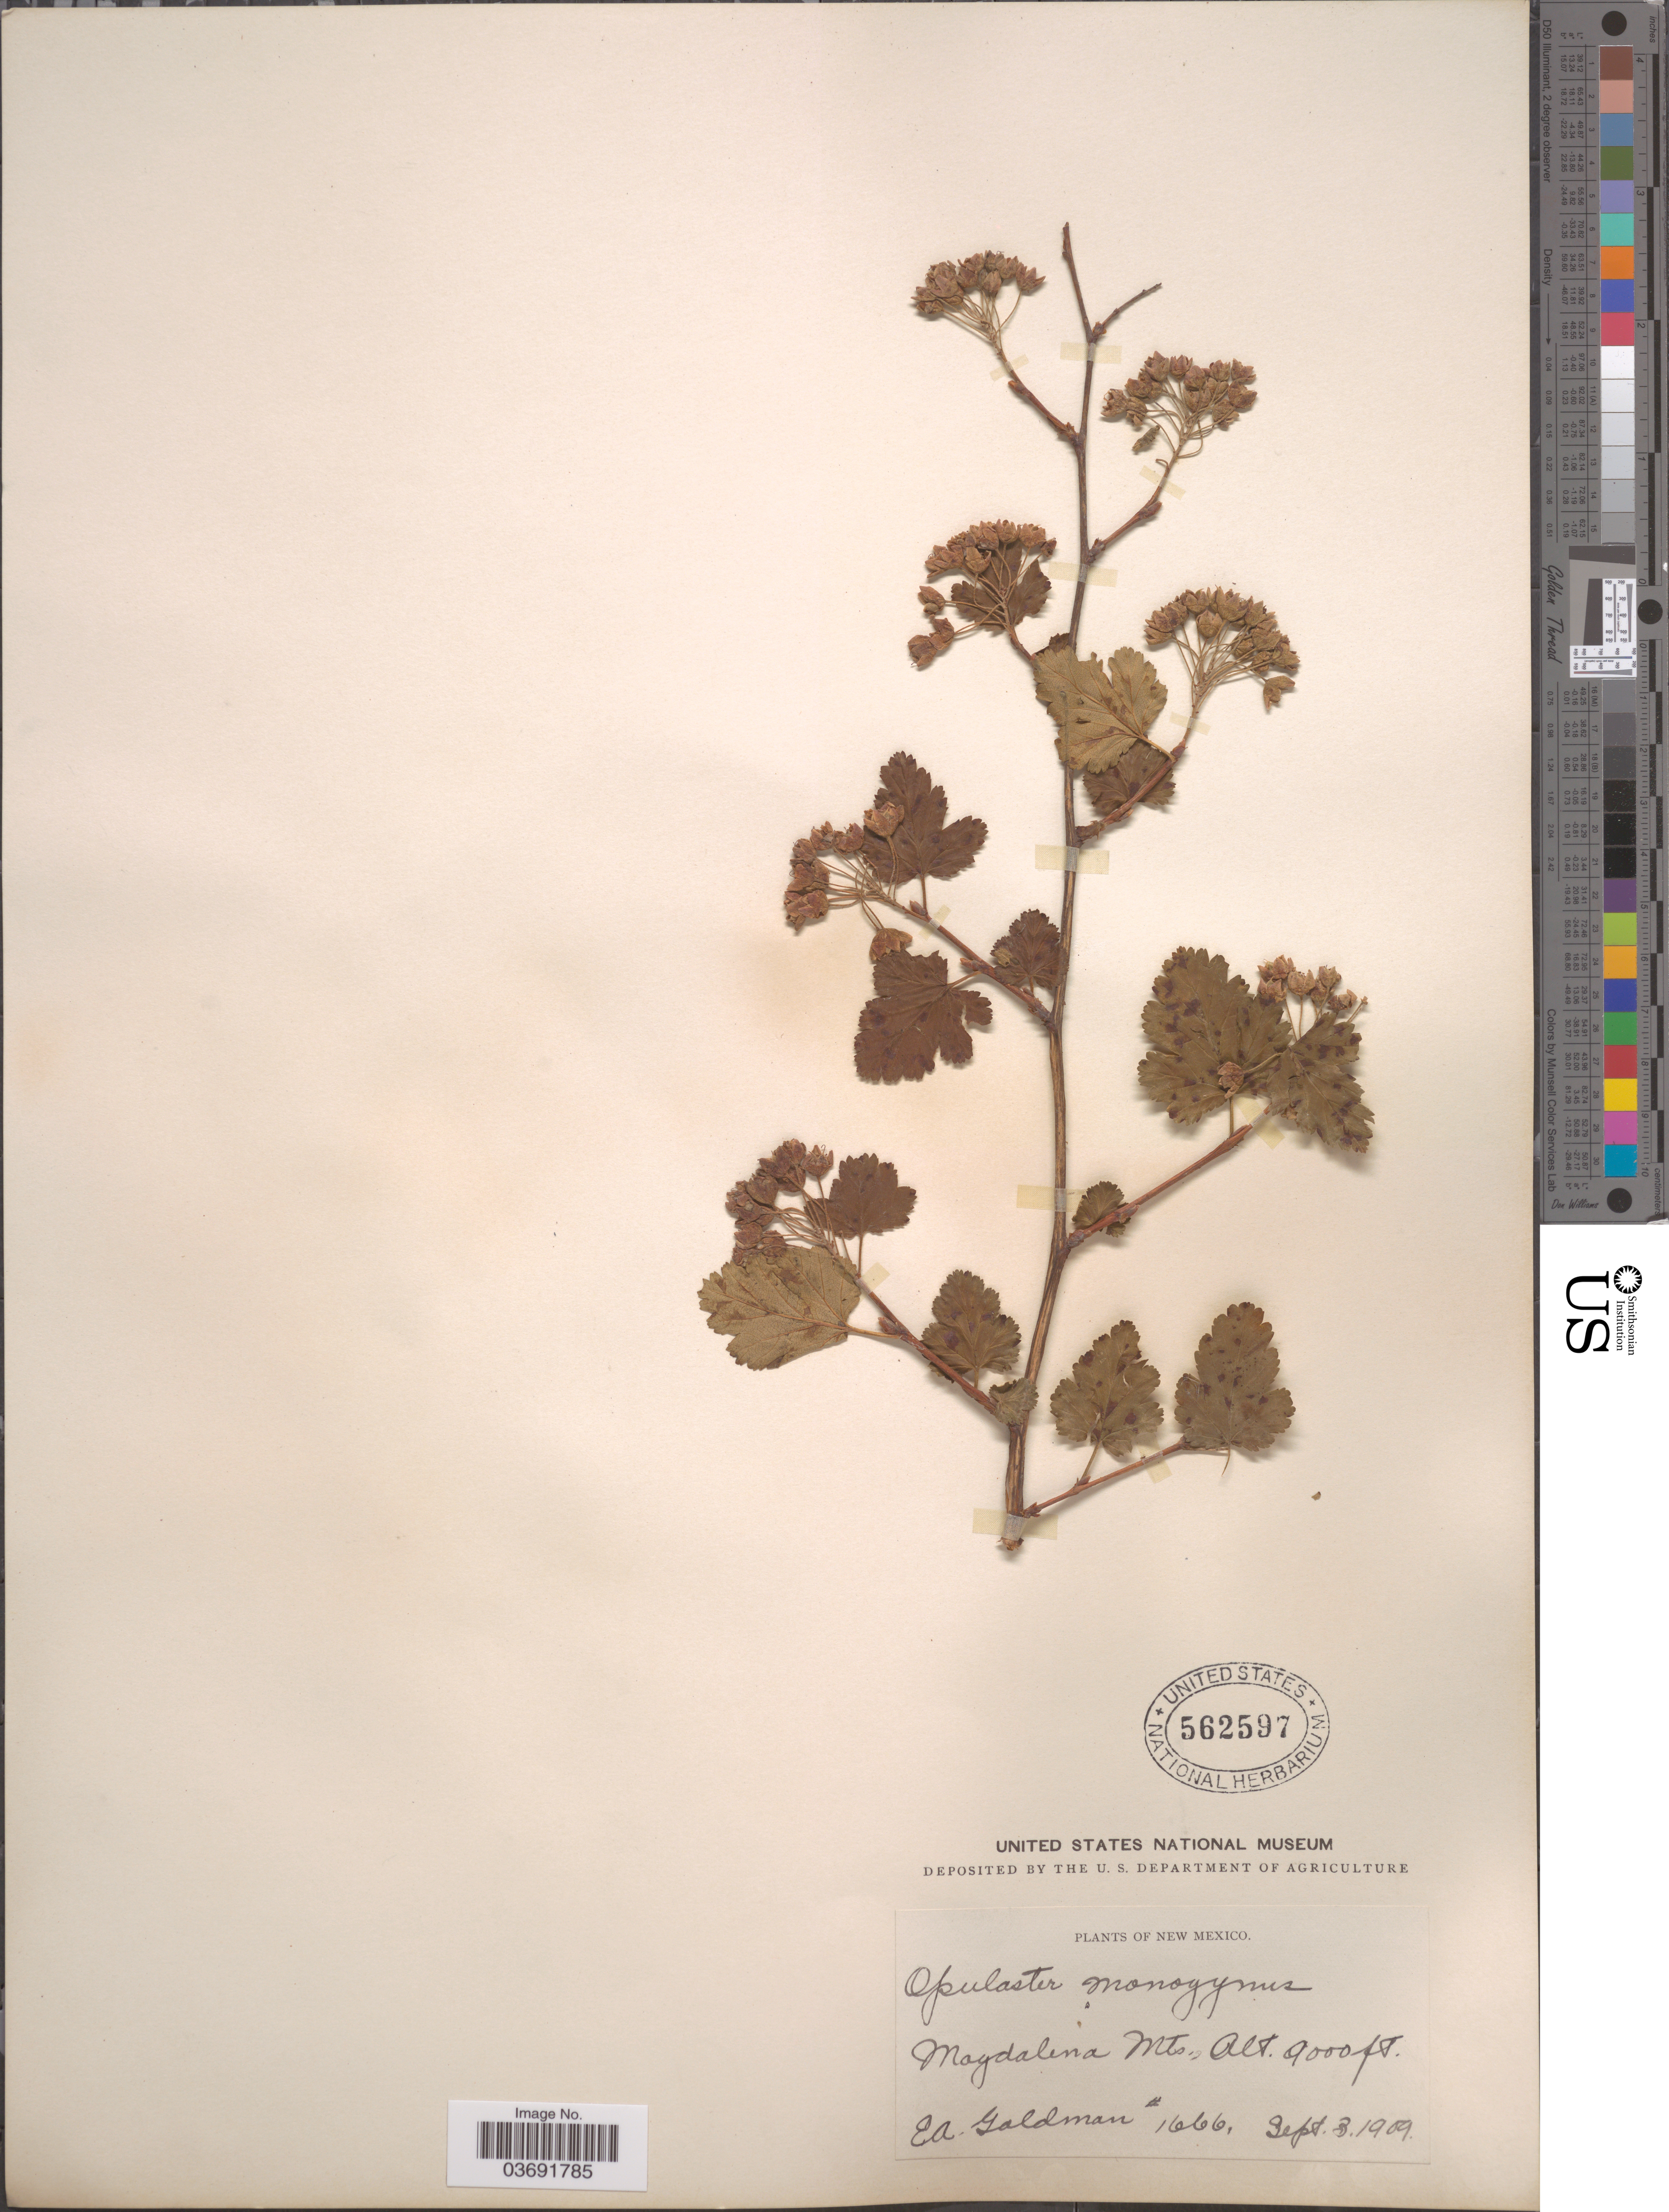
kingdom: Plantae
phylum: Tracheophyta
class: Magnoliopsida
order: Rosales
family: Rosaceae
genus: Physocarpus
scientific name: Physocarpus monogynus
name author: (Torr.) J.M. Coult.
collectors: E. A. Goldman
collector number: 1666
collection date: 1909-09-03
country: United States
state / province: New Mexico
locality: Magdalena Mts.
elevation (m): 2743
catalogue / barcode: US 562597